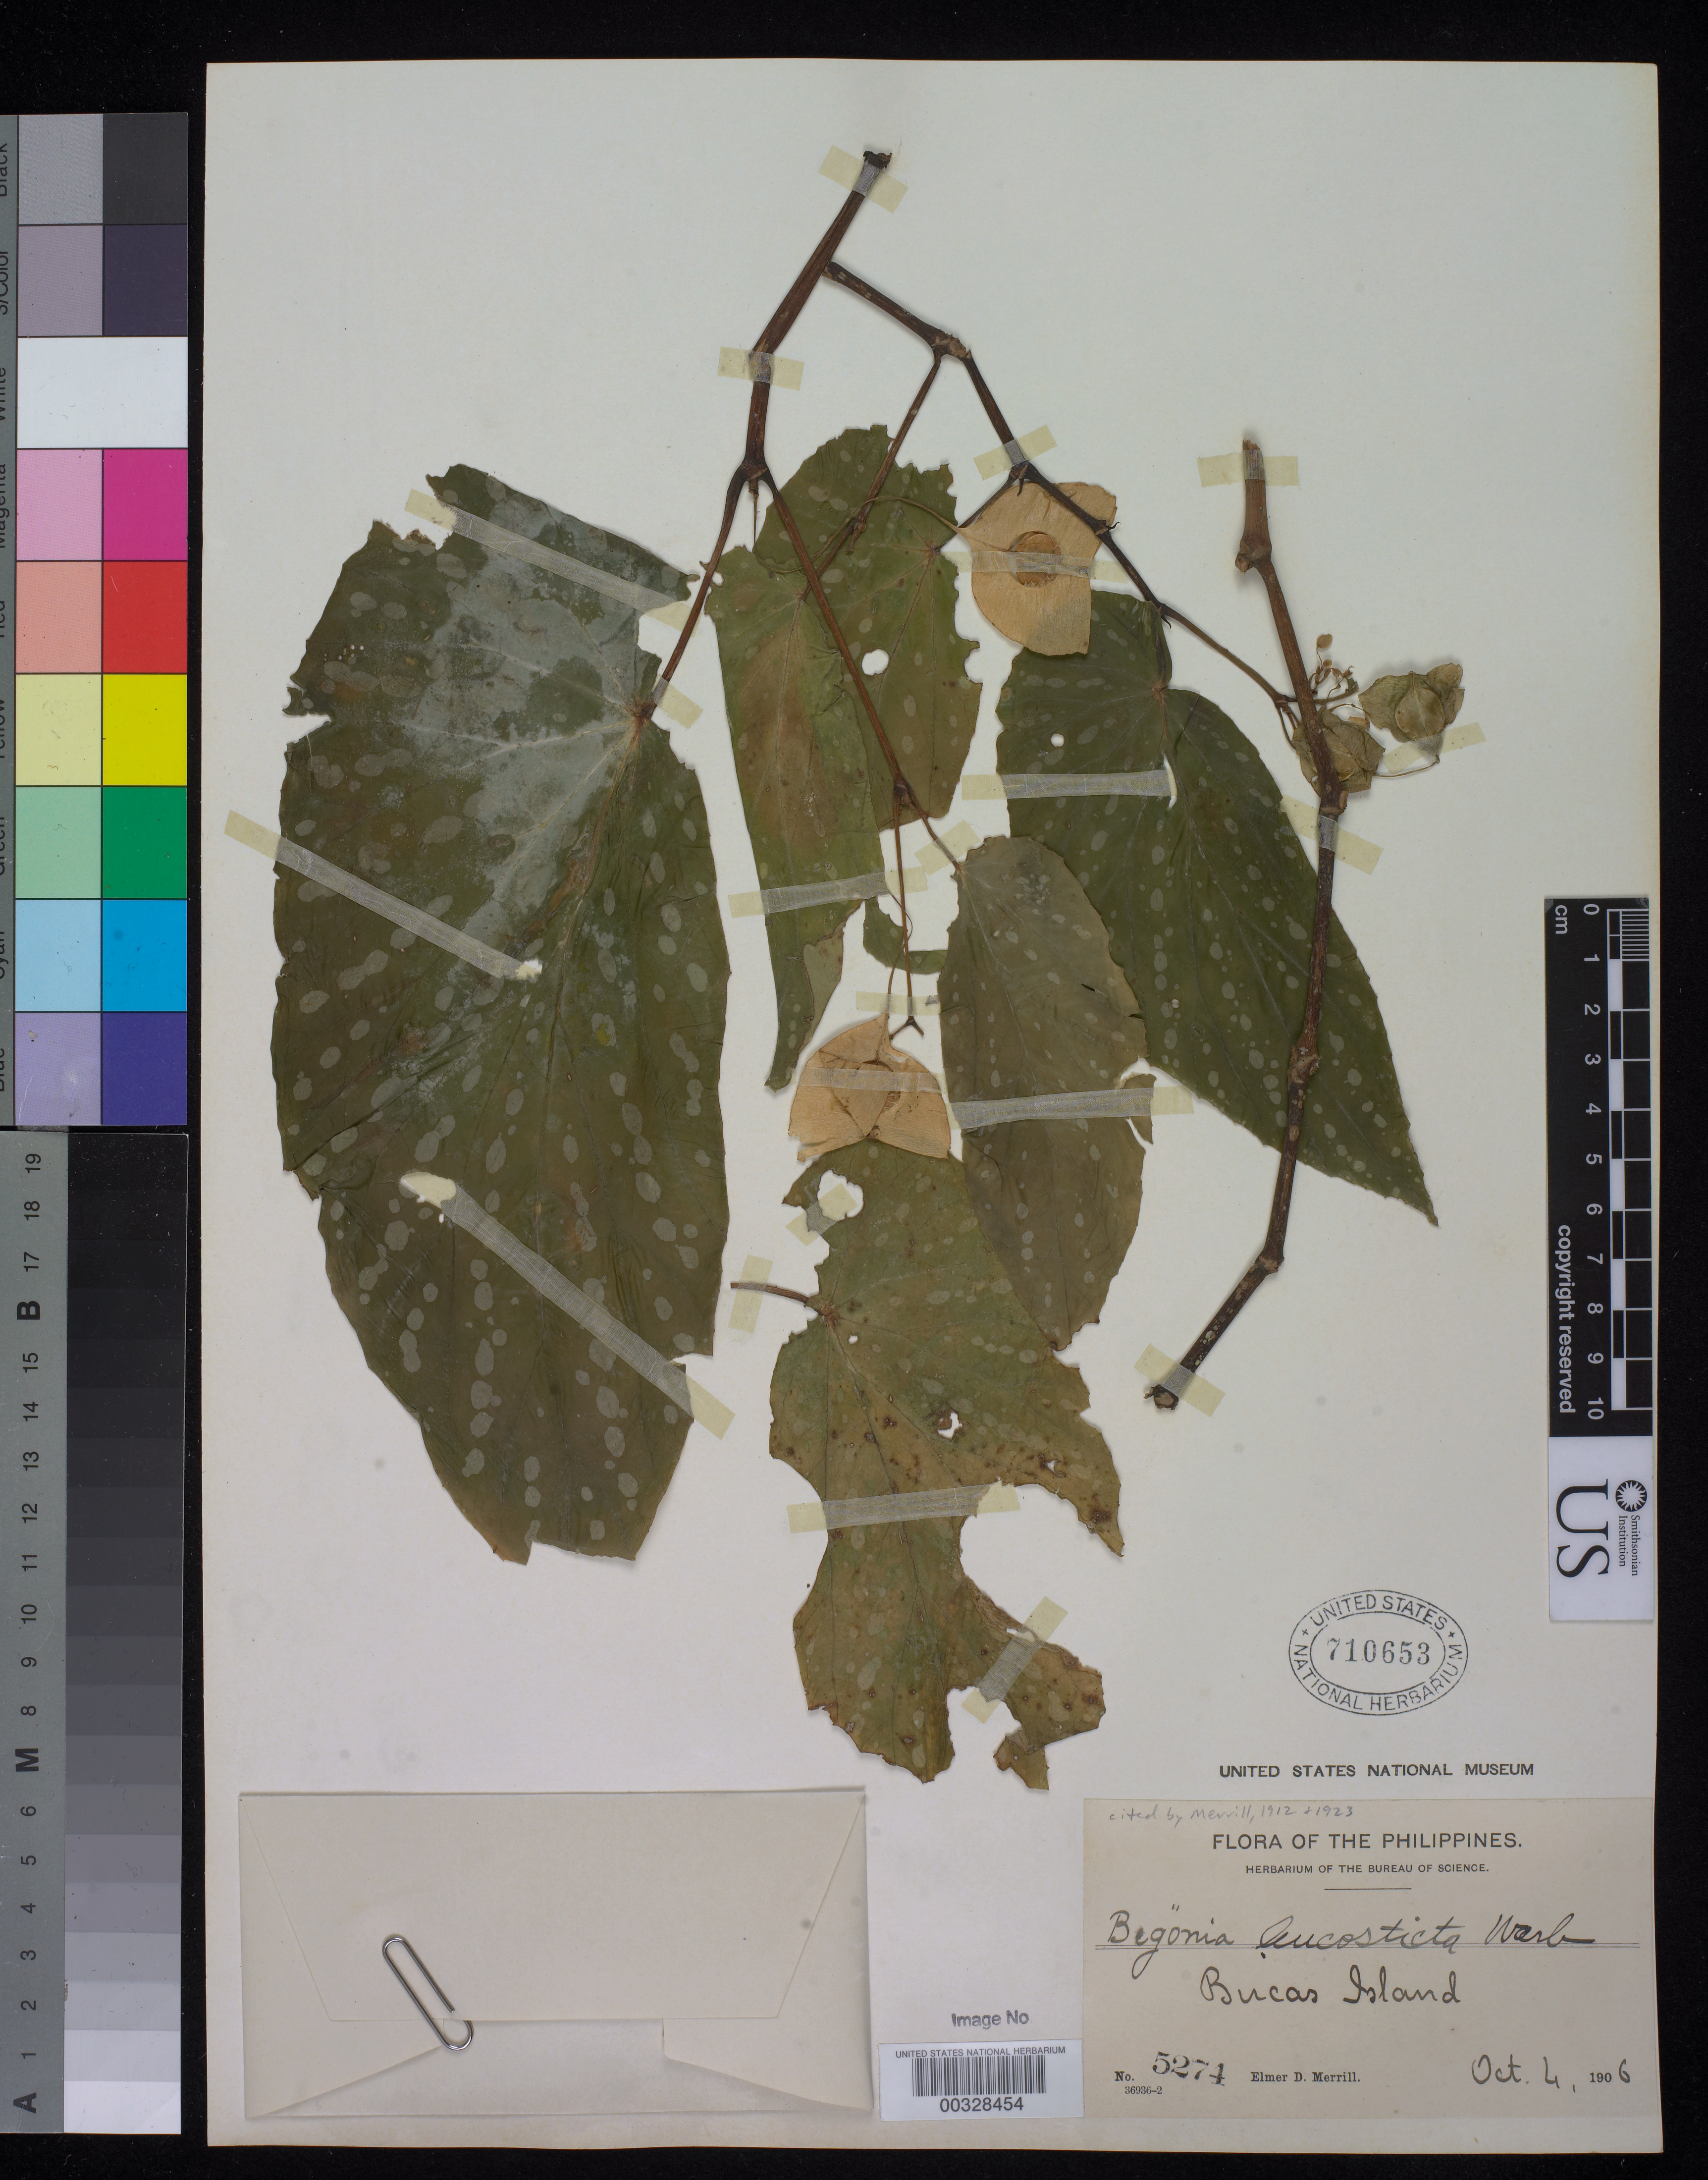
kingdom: Plantae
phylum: Tracheophyta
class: Magnoliopsida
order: Cucurbitales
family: Begoniaceae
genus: Begonia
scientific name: Begonia leucosticta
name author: Warb.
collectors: E. D. Merrill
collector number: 5274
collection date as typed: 04 Oct 1906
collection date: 1906-10-04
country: Philippines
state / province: Caraga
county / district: Surigao del Norte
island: Mindanao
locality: Bucas is. [off of mindanao]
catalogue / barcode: US 710653